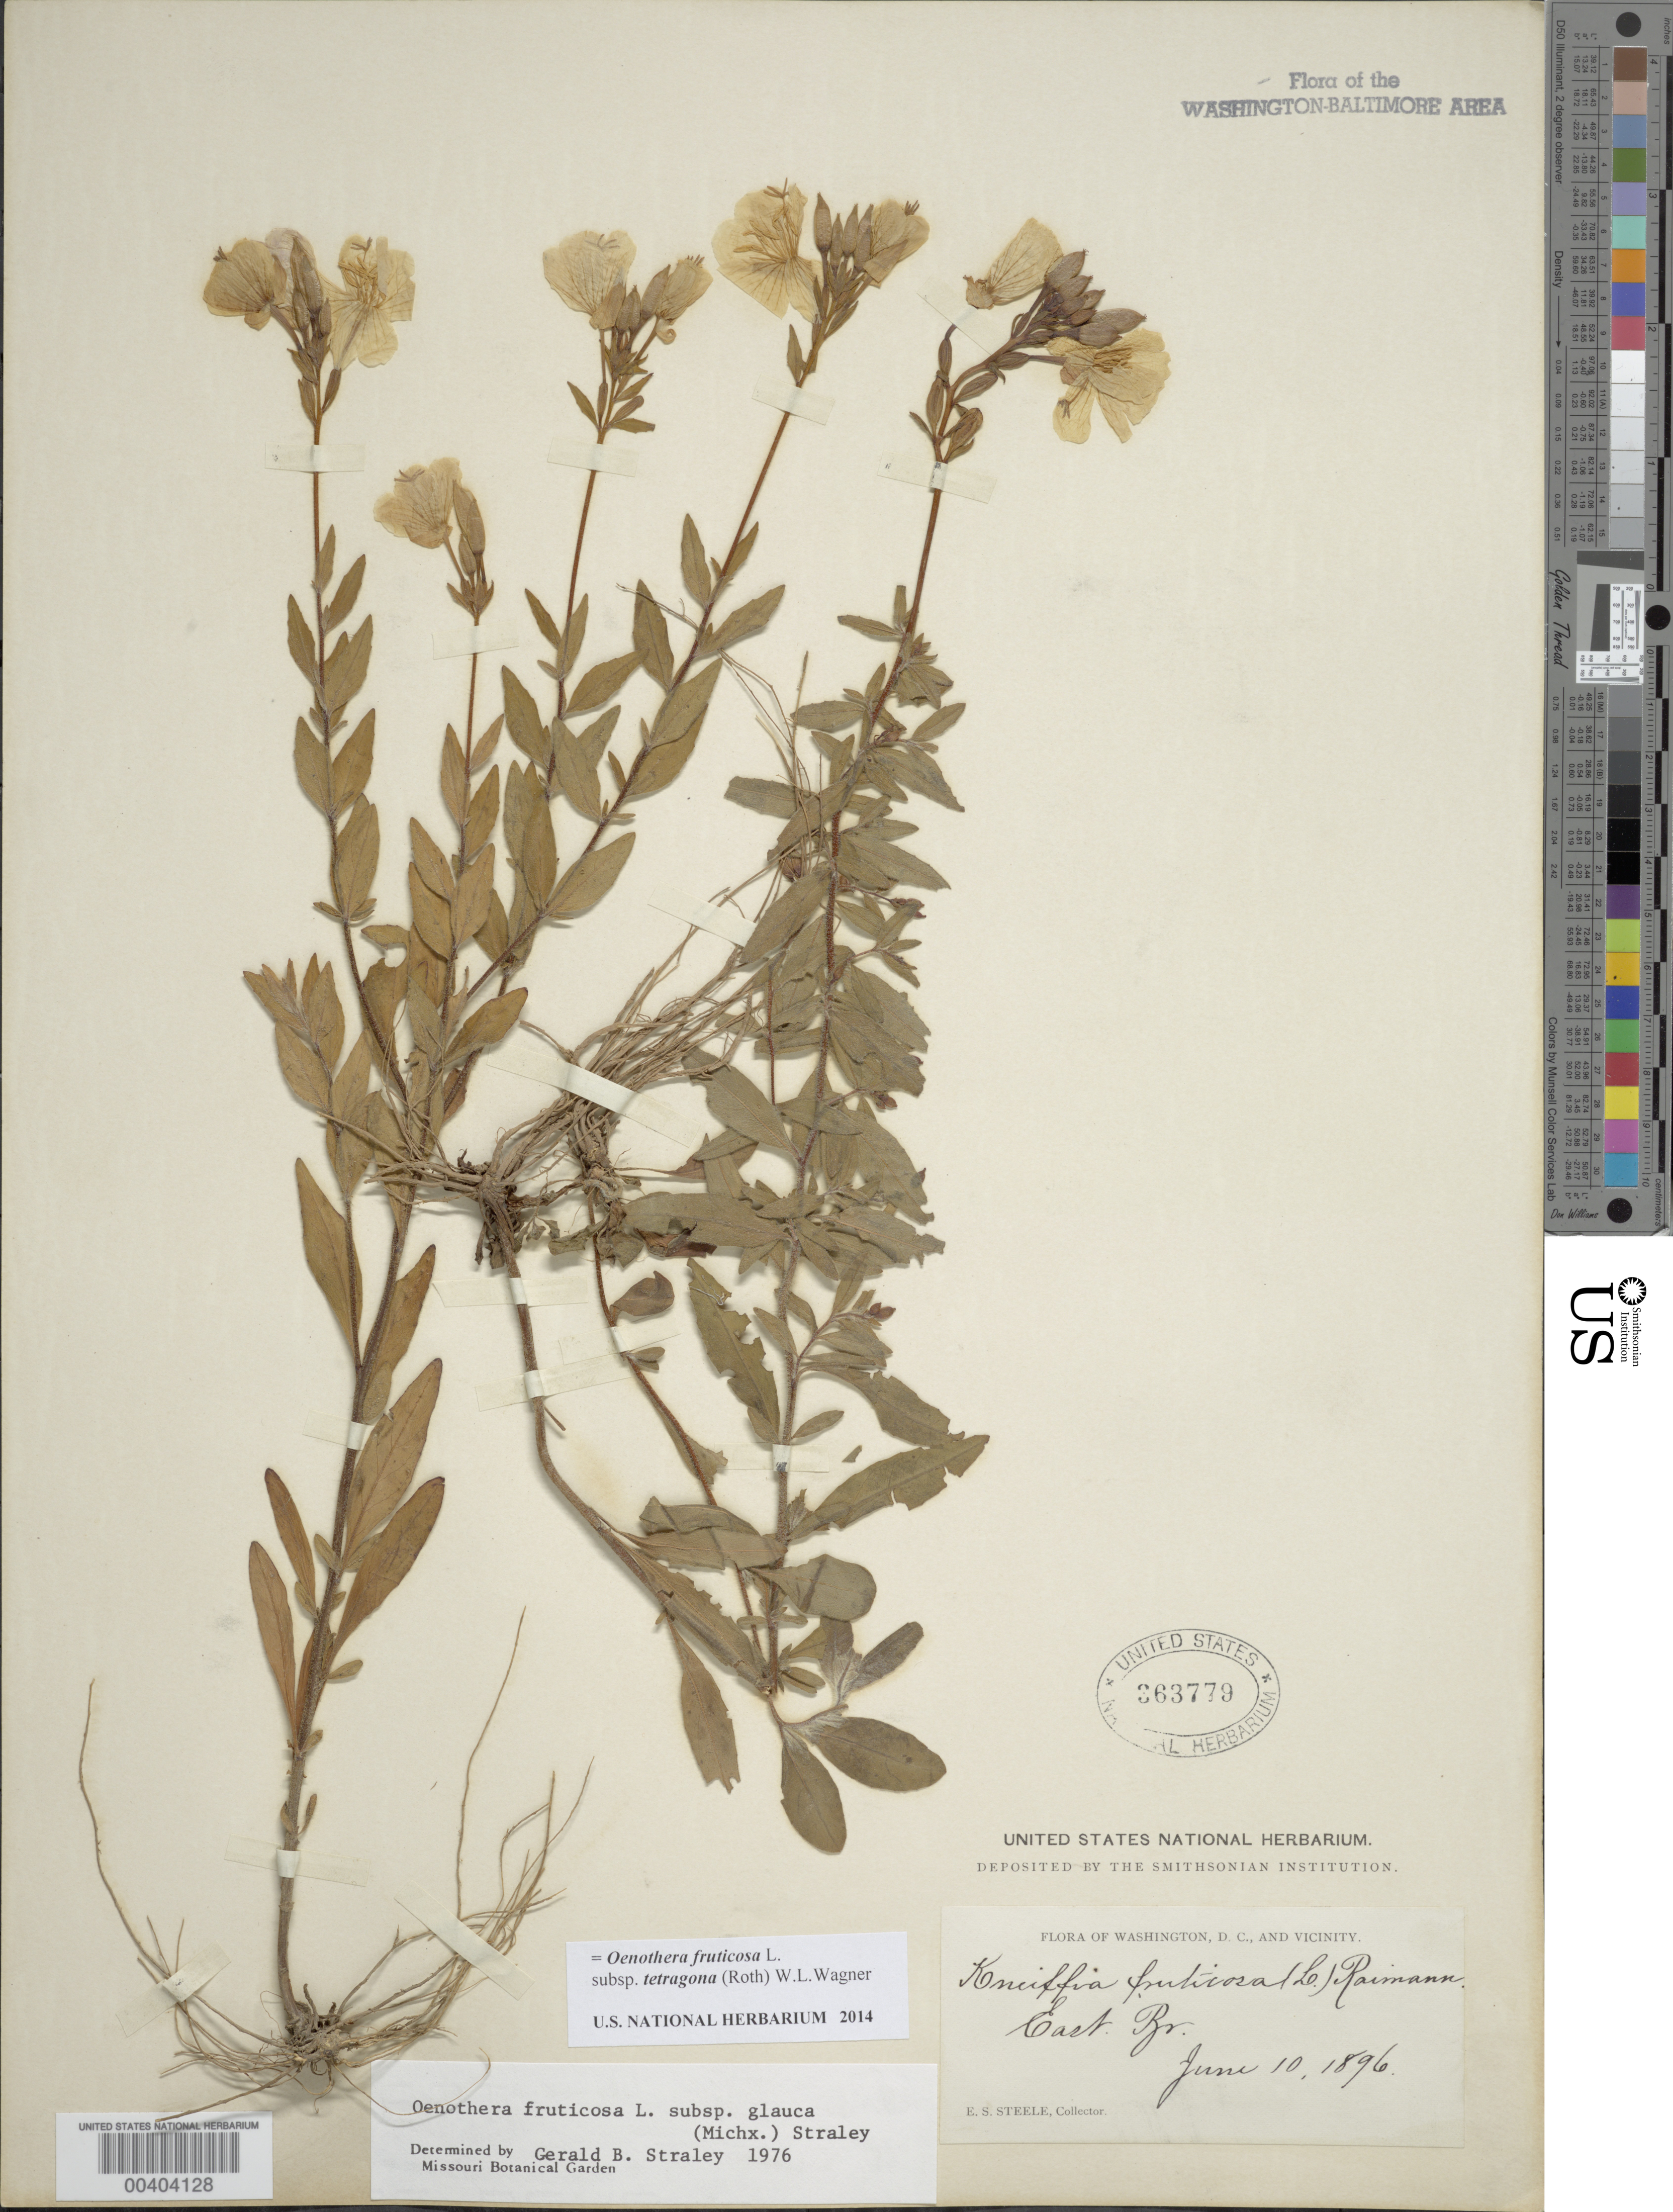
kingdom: Plantae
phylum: Tracheophyta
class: Magnoliopsida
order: Myrtales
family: Onagraceae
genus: Oenothera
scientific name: Oenothera fruticosa subsp. tetragona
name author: (Roth) W.L. Wagner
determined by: Wagner, W. L., (BOT), Smithsonian Institution - National Museum of Natural History (UNITED STATES)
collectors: E. Steele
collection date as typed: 10 Jun 1896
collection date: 1896-06-10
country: United States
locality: Washington DC and vicinity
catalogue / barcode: US 363779